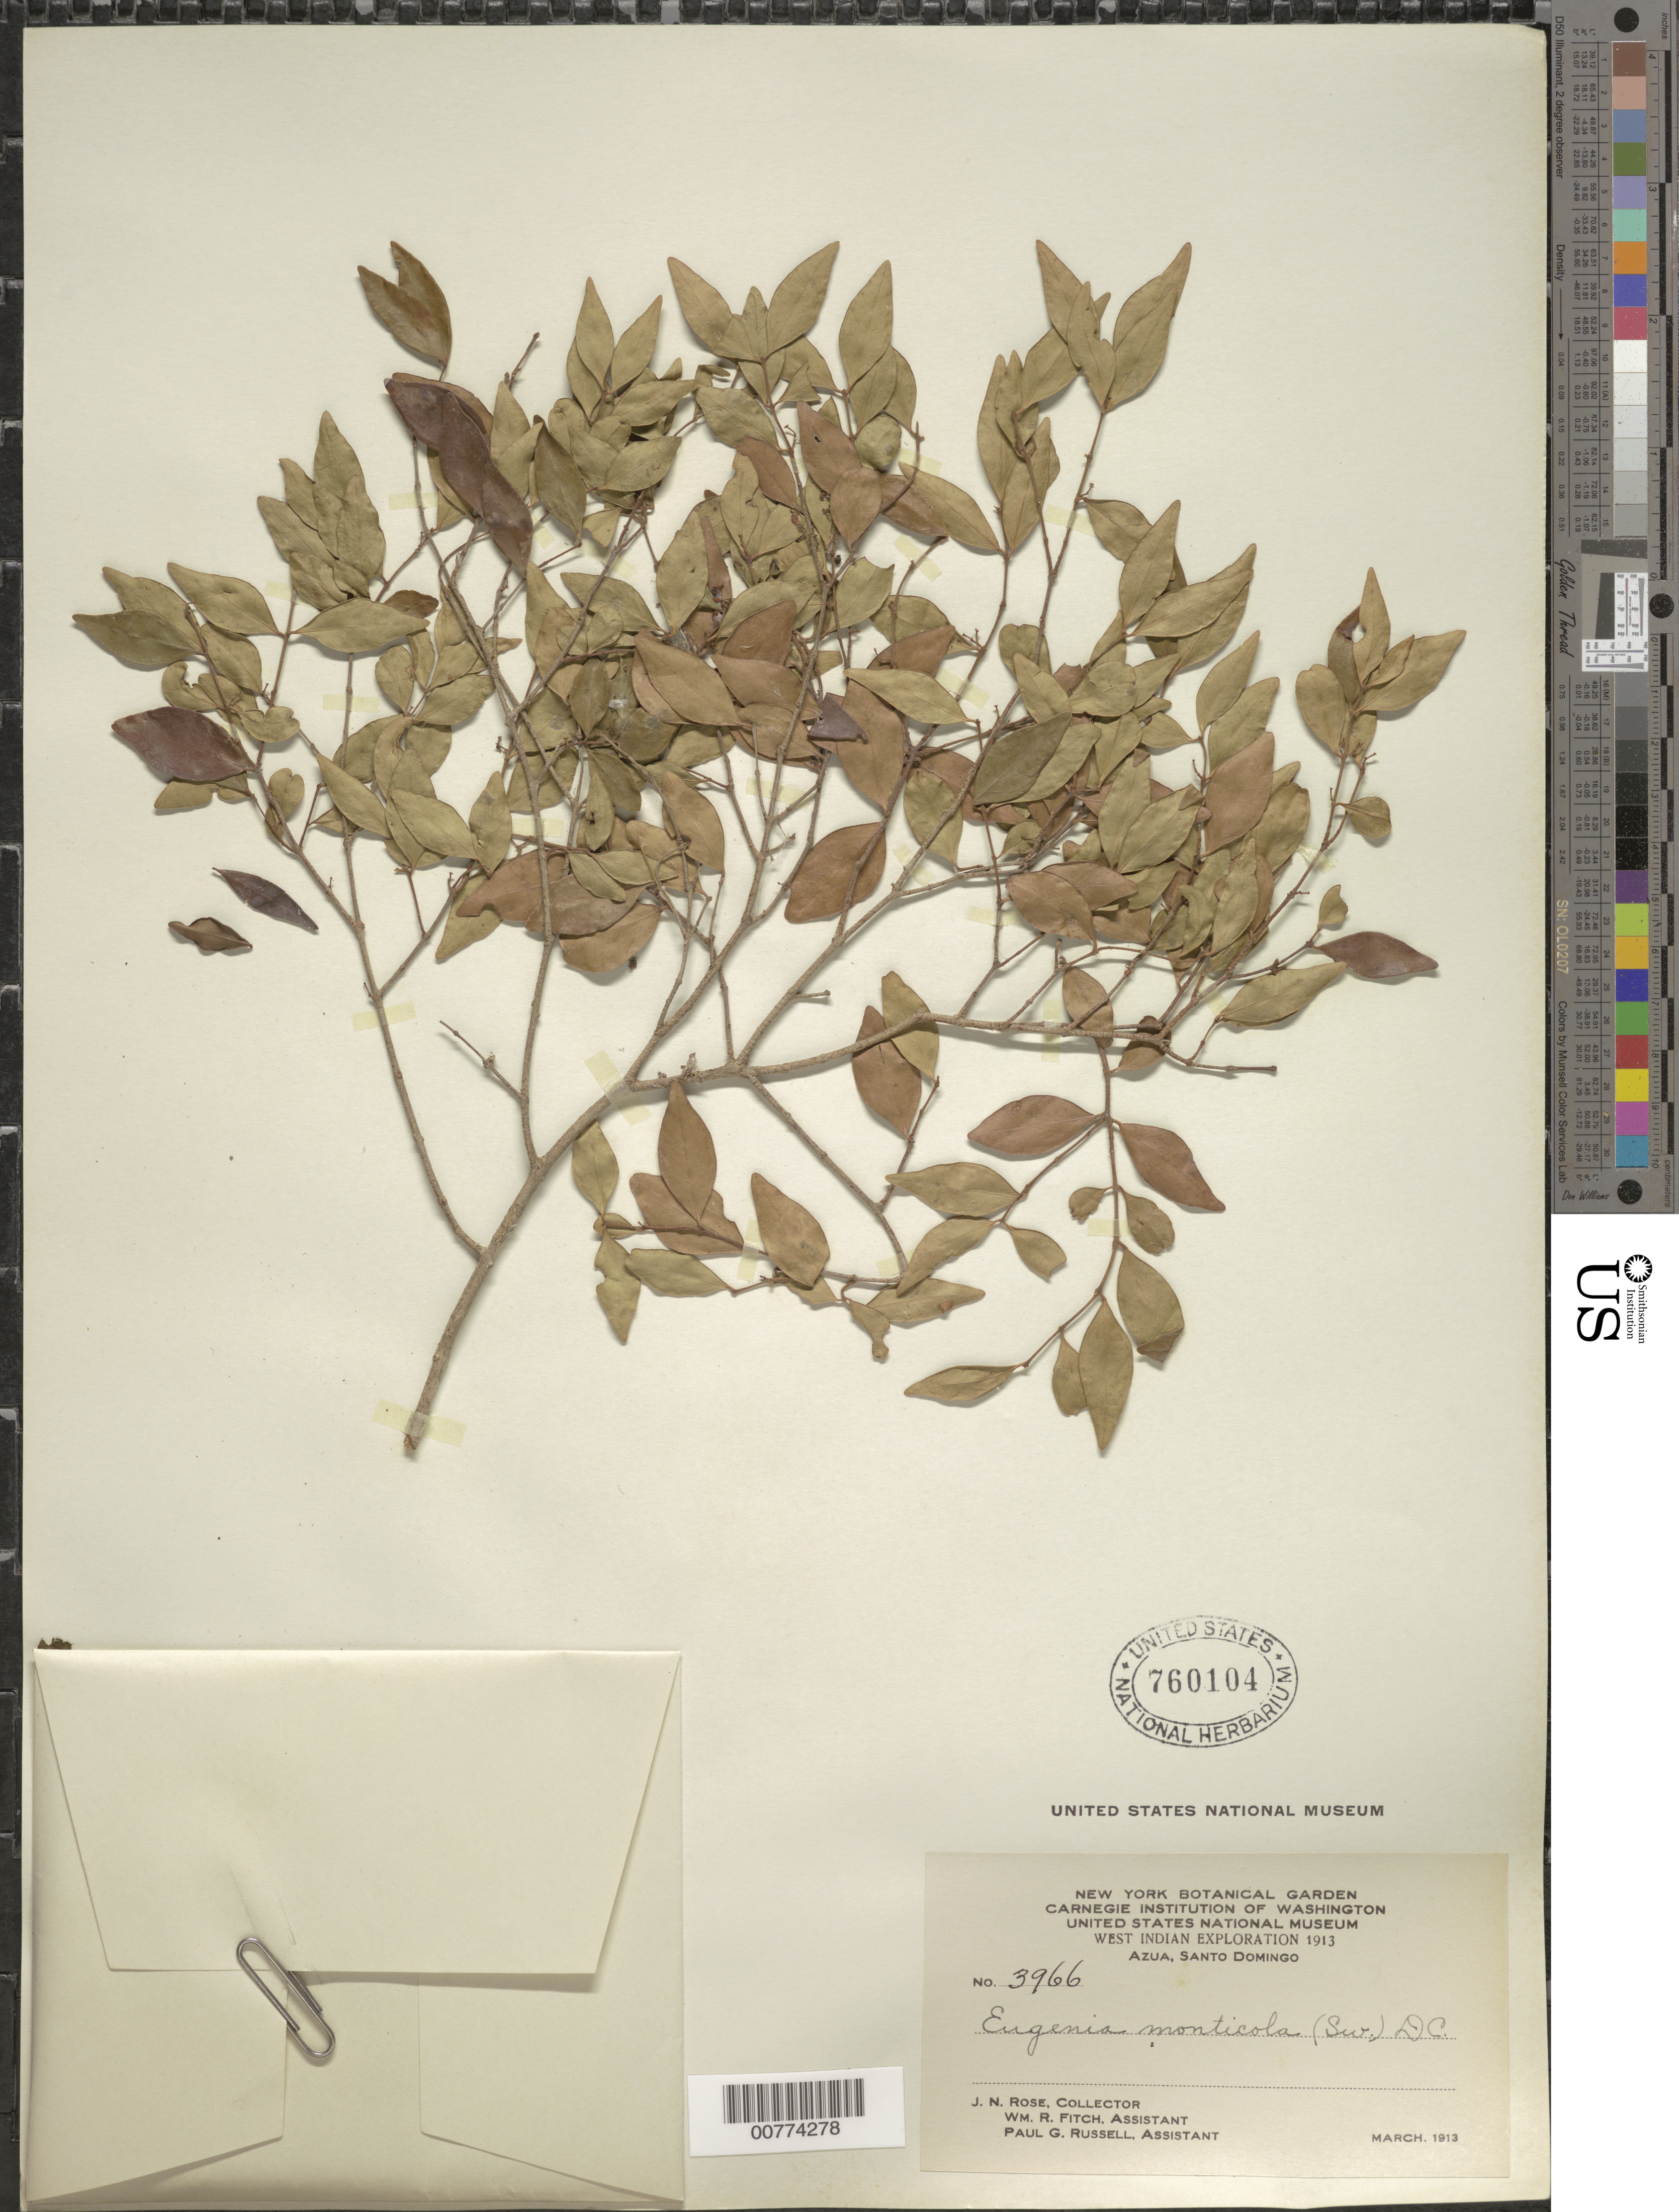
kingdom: Plantae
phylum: Tracheophyta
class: Magnoliopsida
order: Myrtales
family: Myrtaceae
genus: Eugenia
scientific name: Eugenia monticola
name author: (Sw.) DC.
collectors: J. N. Rose, W. R. Fitch & P. G. Russell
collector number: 3966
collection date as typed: Mar 1913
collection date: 1913-03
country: Dominican Republic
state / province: Azua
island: Hispaniola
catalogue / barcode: US 760104